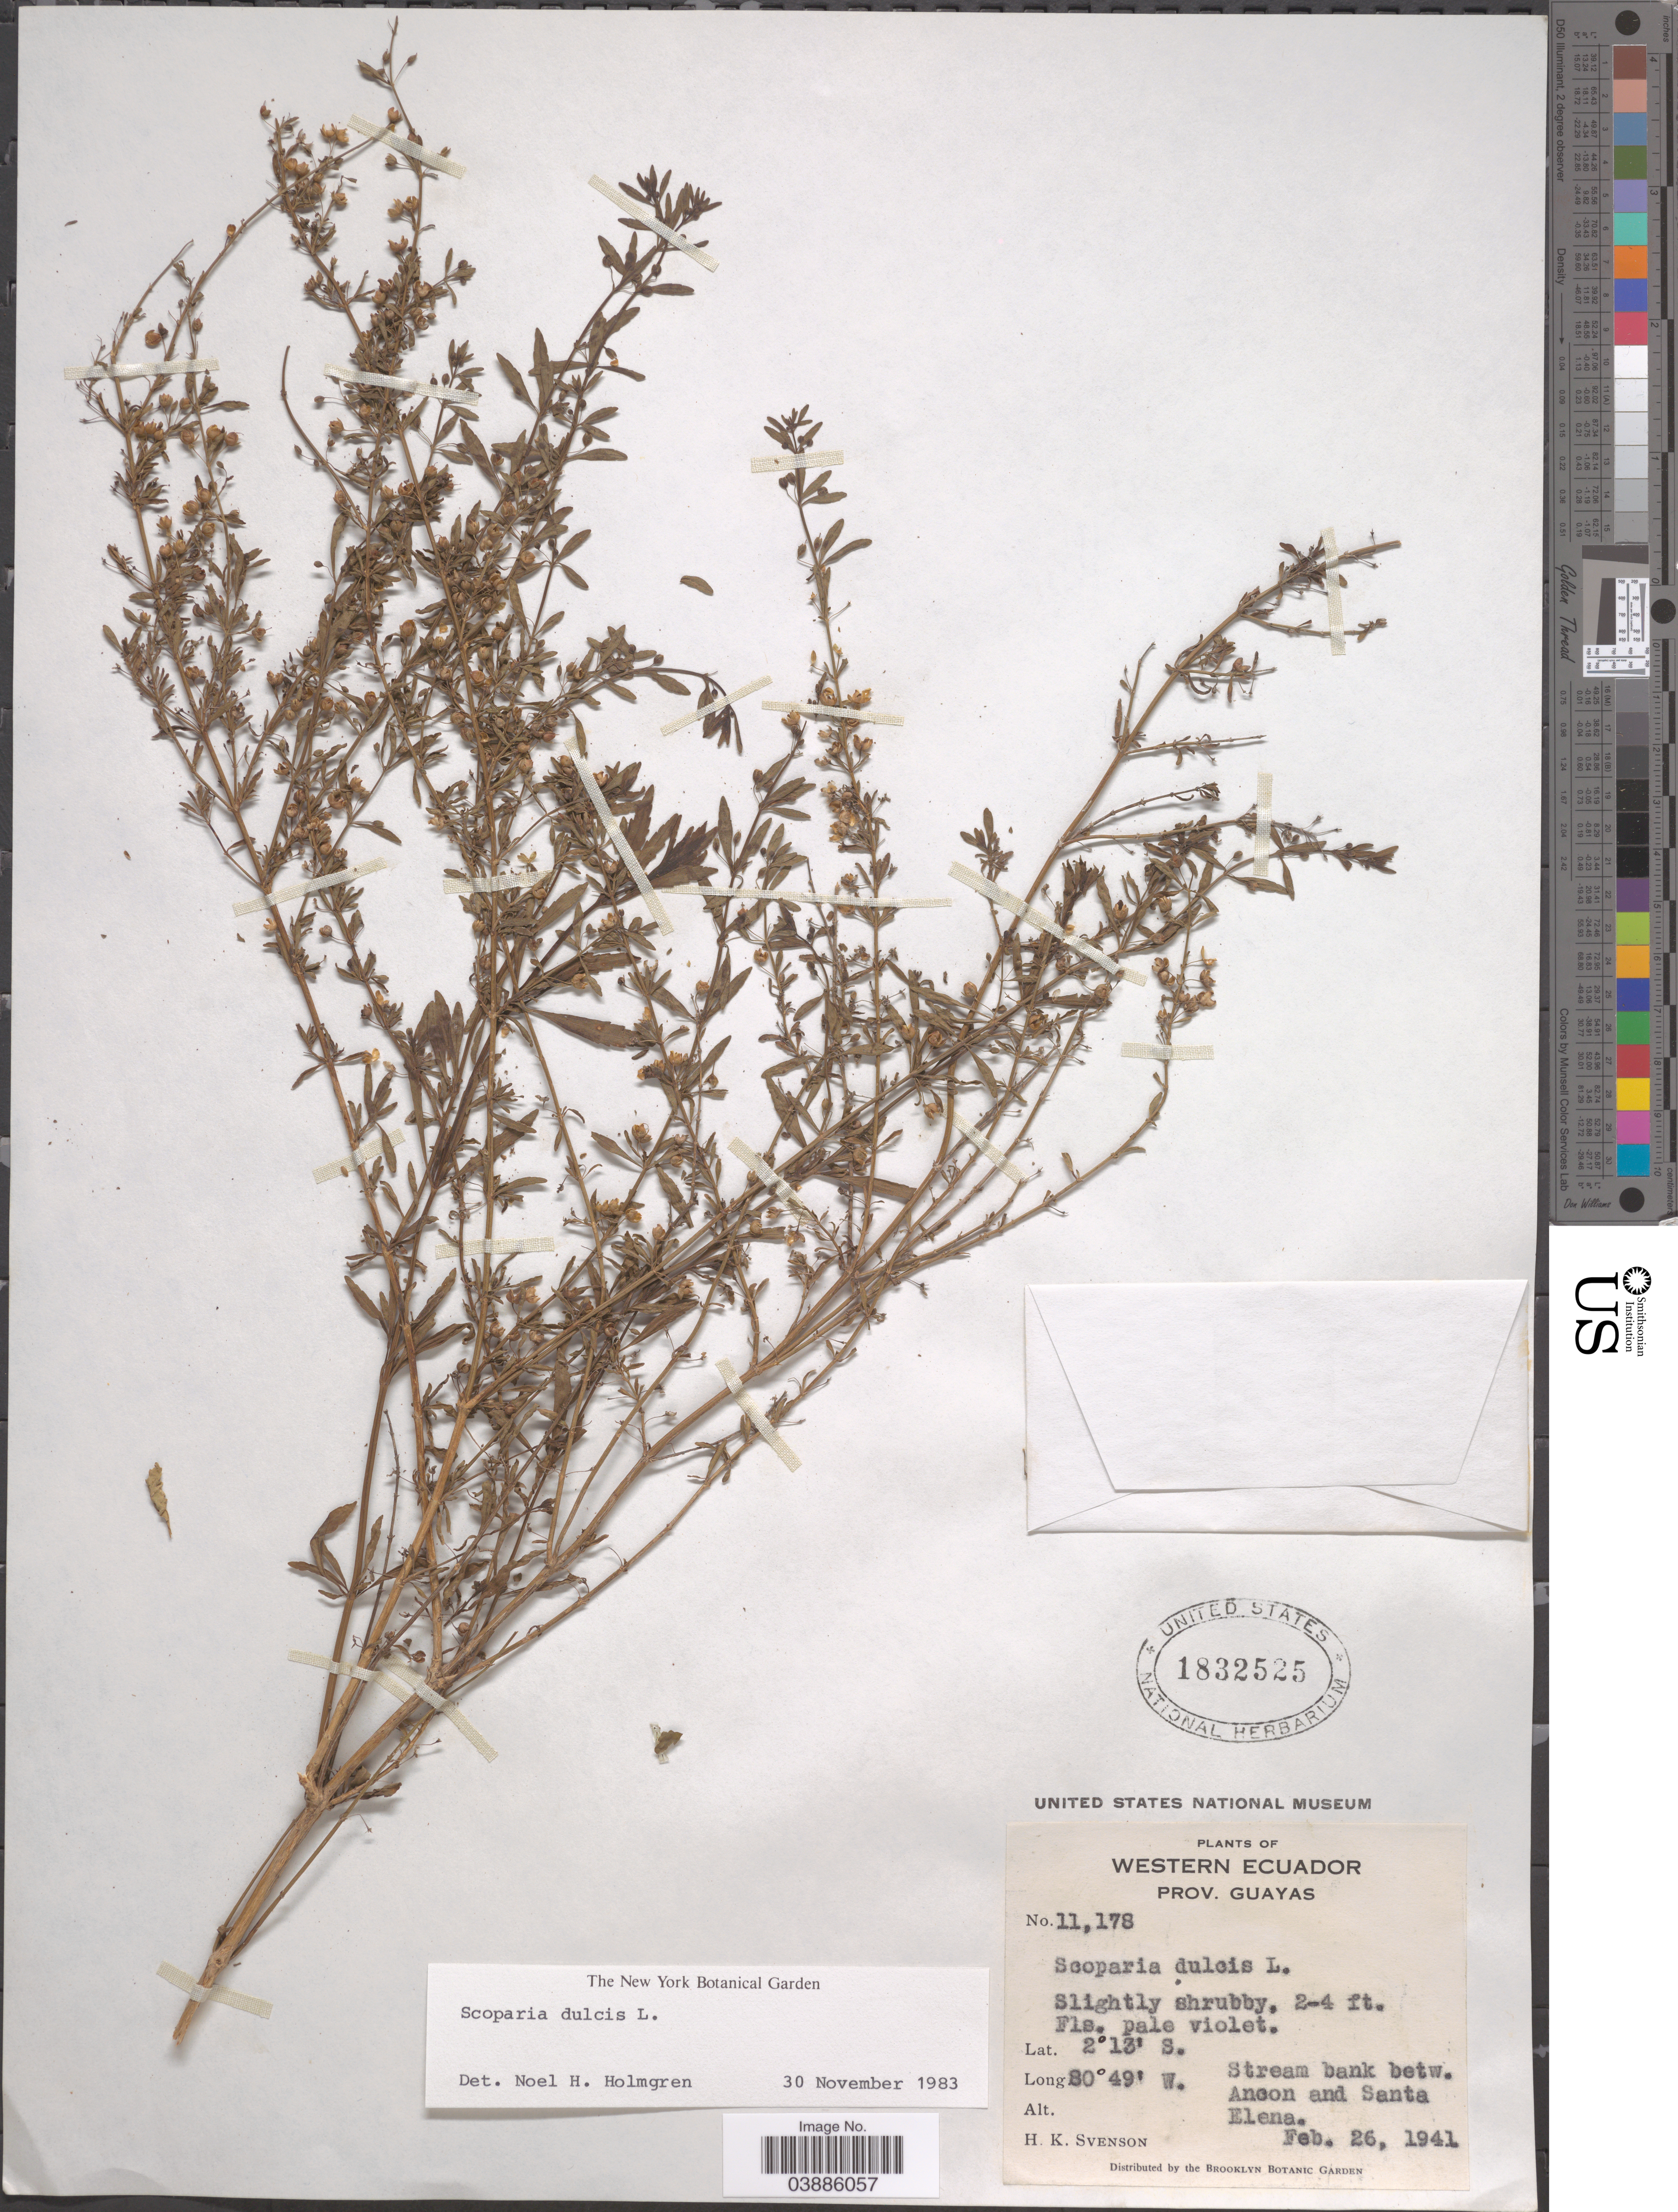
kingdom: Plantae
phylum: Tracheophyta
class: Magnoliopsida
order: Lamiales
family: Plantaginaceae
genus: Scoparia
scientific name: Scoparia dulcis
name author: L.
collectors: H. K. Svenson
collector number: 11178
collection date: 1941-02-26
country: Ecuador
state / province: Guayas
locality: Western Ecuador. Stream bank betw. Ancon and Santa Elena.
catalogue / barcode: US 1832525